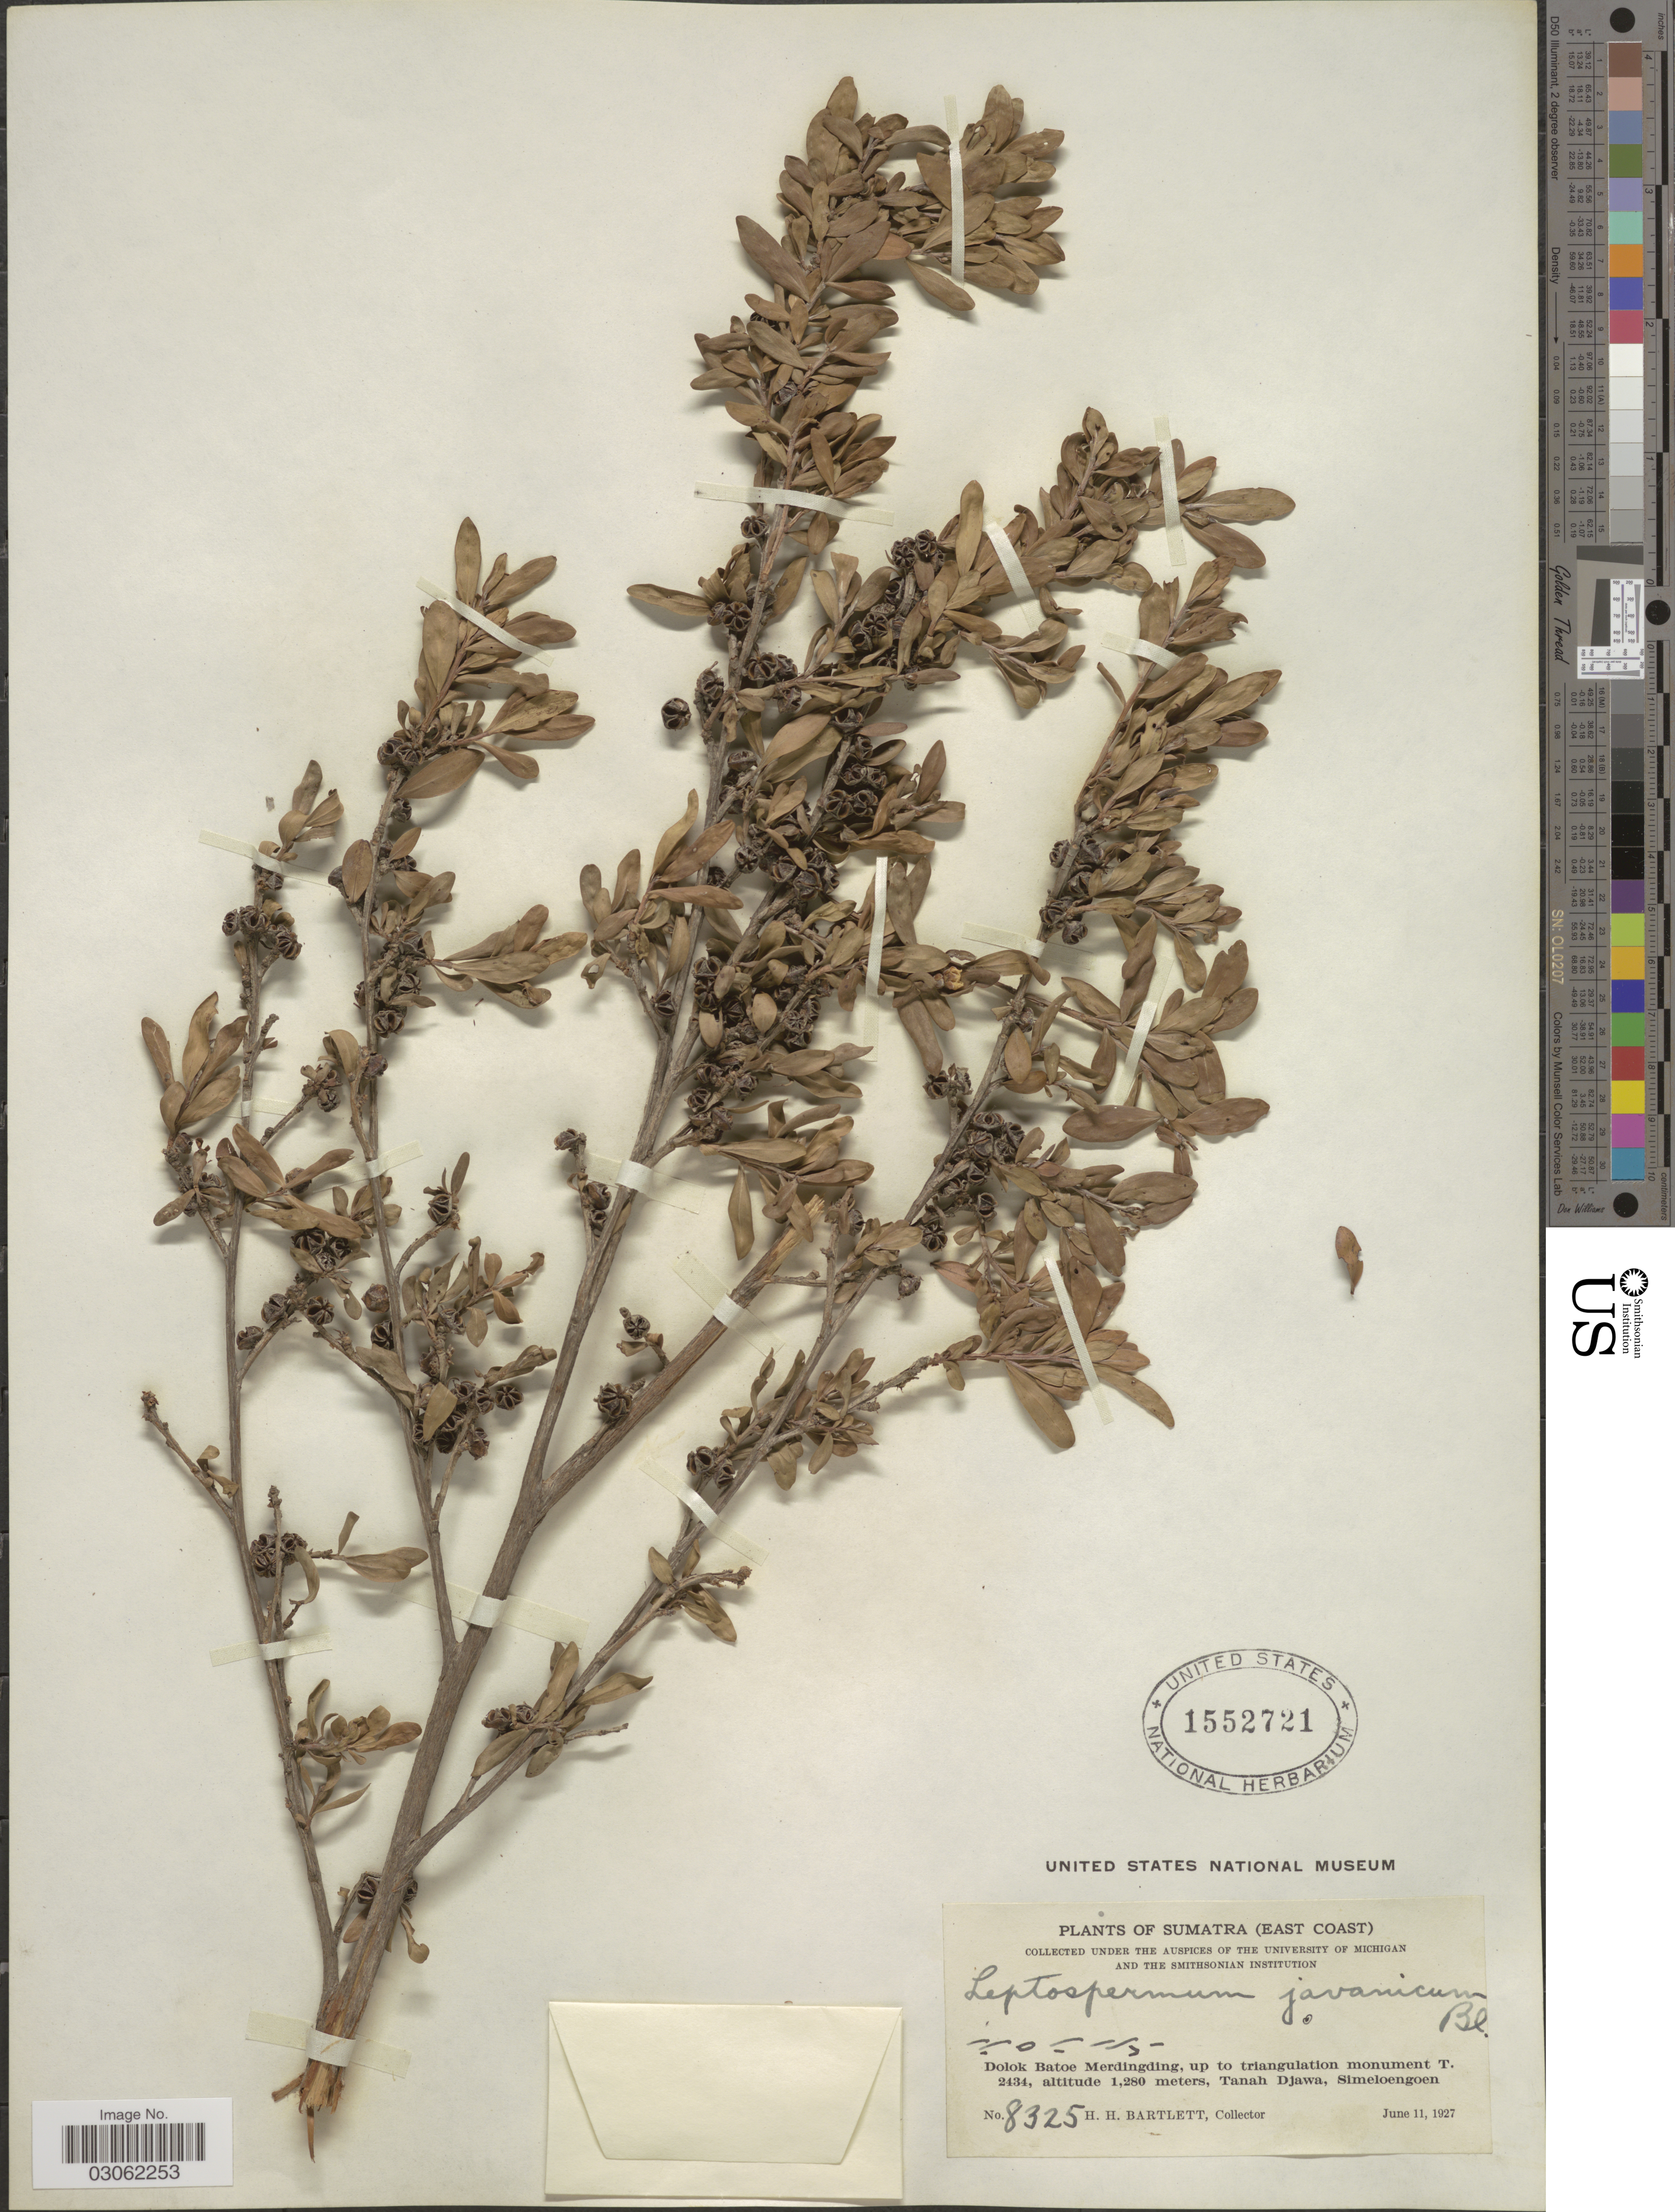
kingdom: Plantae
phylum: Tracheophyta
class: Magnoliopsida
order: Myrtales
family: Myrtaceae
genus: Leptospermum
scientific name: Leptospermum javanicum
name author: Blume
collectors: H. H. Bartlett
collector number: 8325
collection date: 1927-06-11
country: Indonesia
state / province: Sumatra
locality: East Coast. Dolok Batoe Merdingding, up to triangulation monument T. 2434. Tanah Djawa, Simeloengoen.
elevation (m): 1280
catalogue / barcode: US 1552721